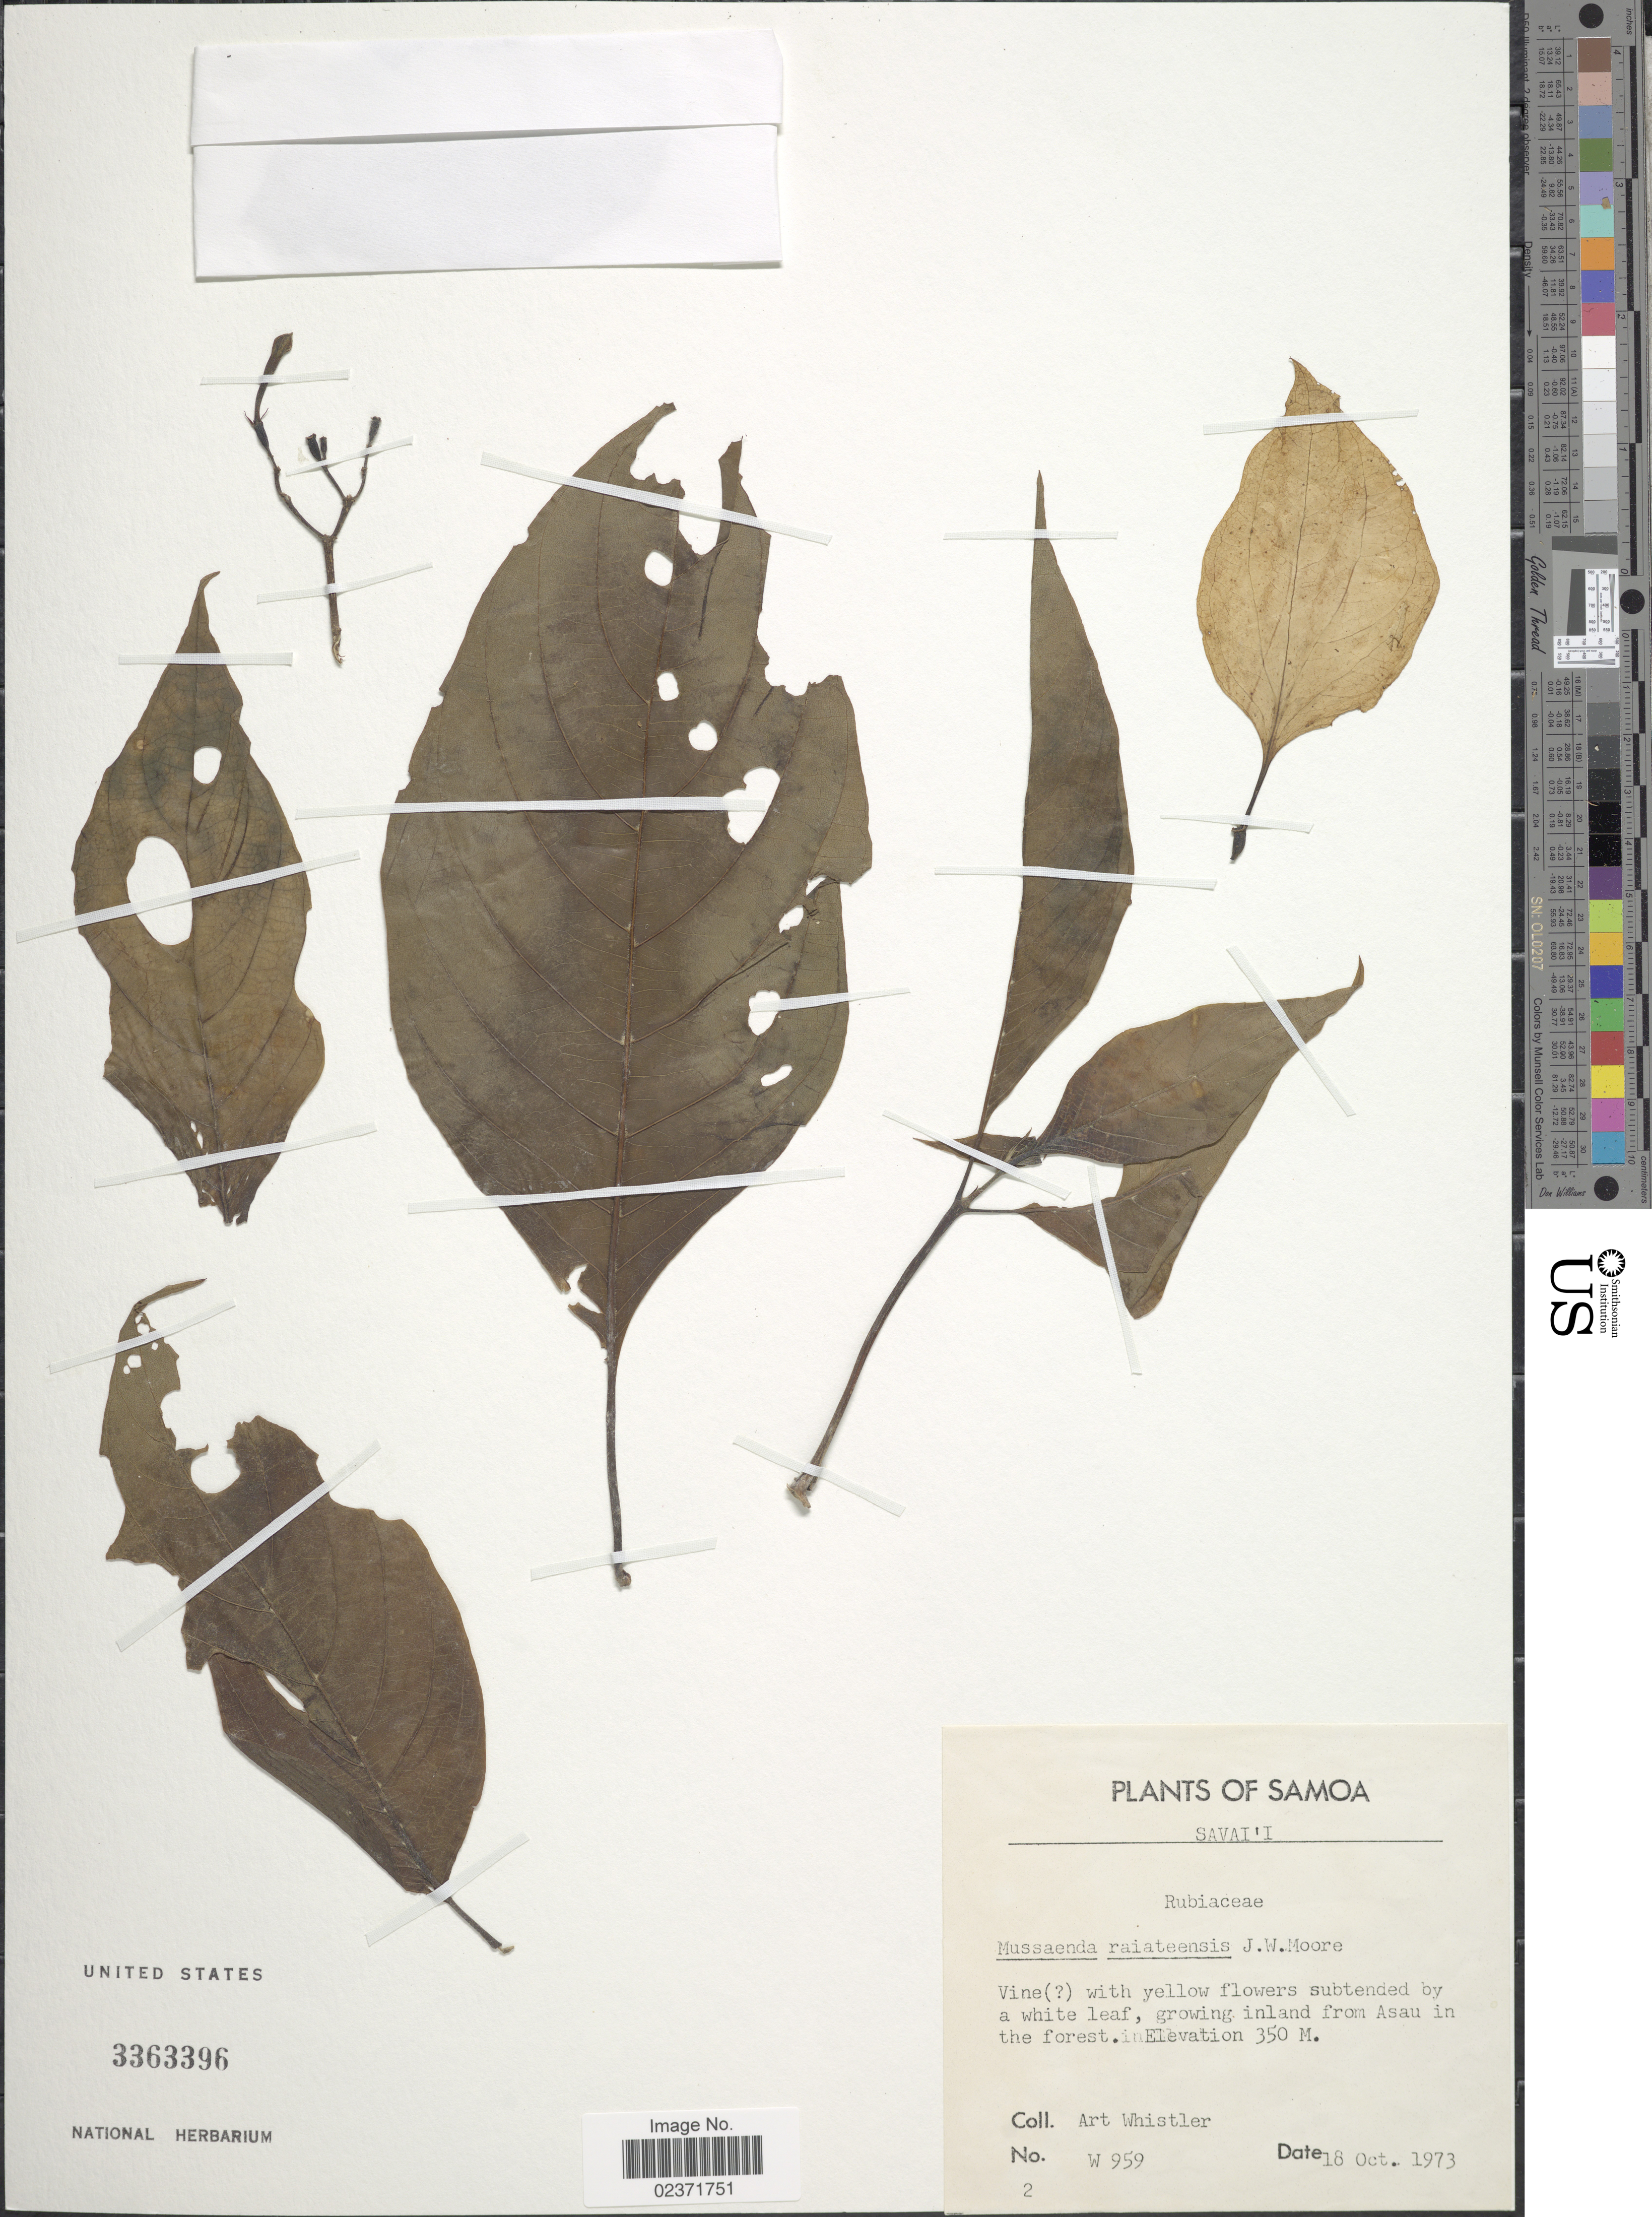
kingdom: Plantae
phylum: Tracheophyta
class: Magnoliopsida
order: Gentianales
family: Rubiaceae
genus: Mussaenda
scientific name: Mussaenda raiateensis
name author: J.W. Moore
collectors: A. Whistler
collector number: W 959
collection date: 1973-10-18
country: Samoa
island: Savai'i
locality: Savai'I. Growing inland from Asau in the forest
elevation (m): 350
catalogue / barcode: US 3363396